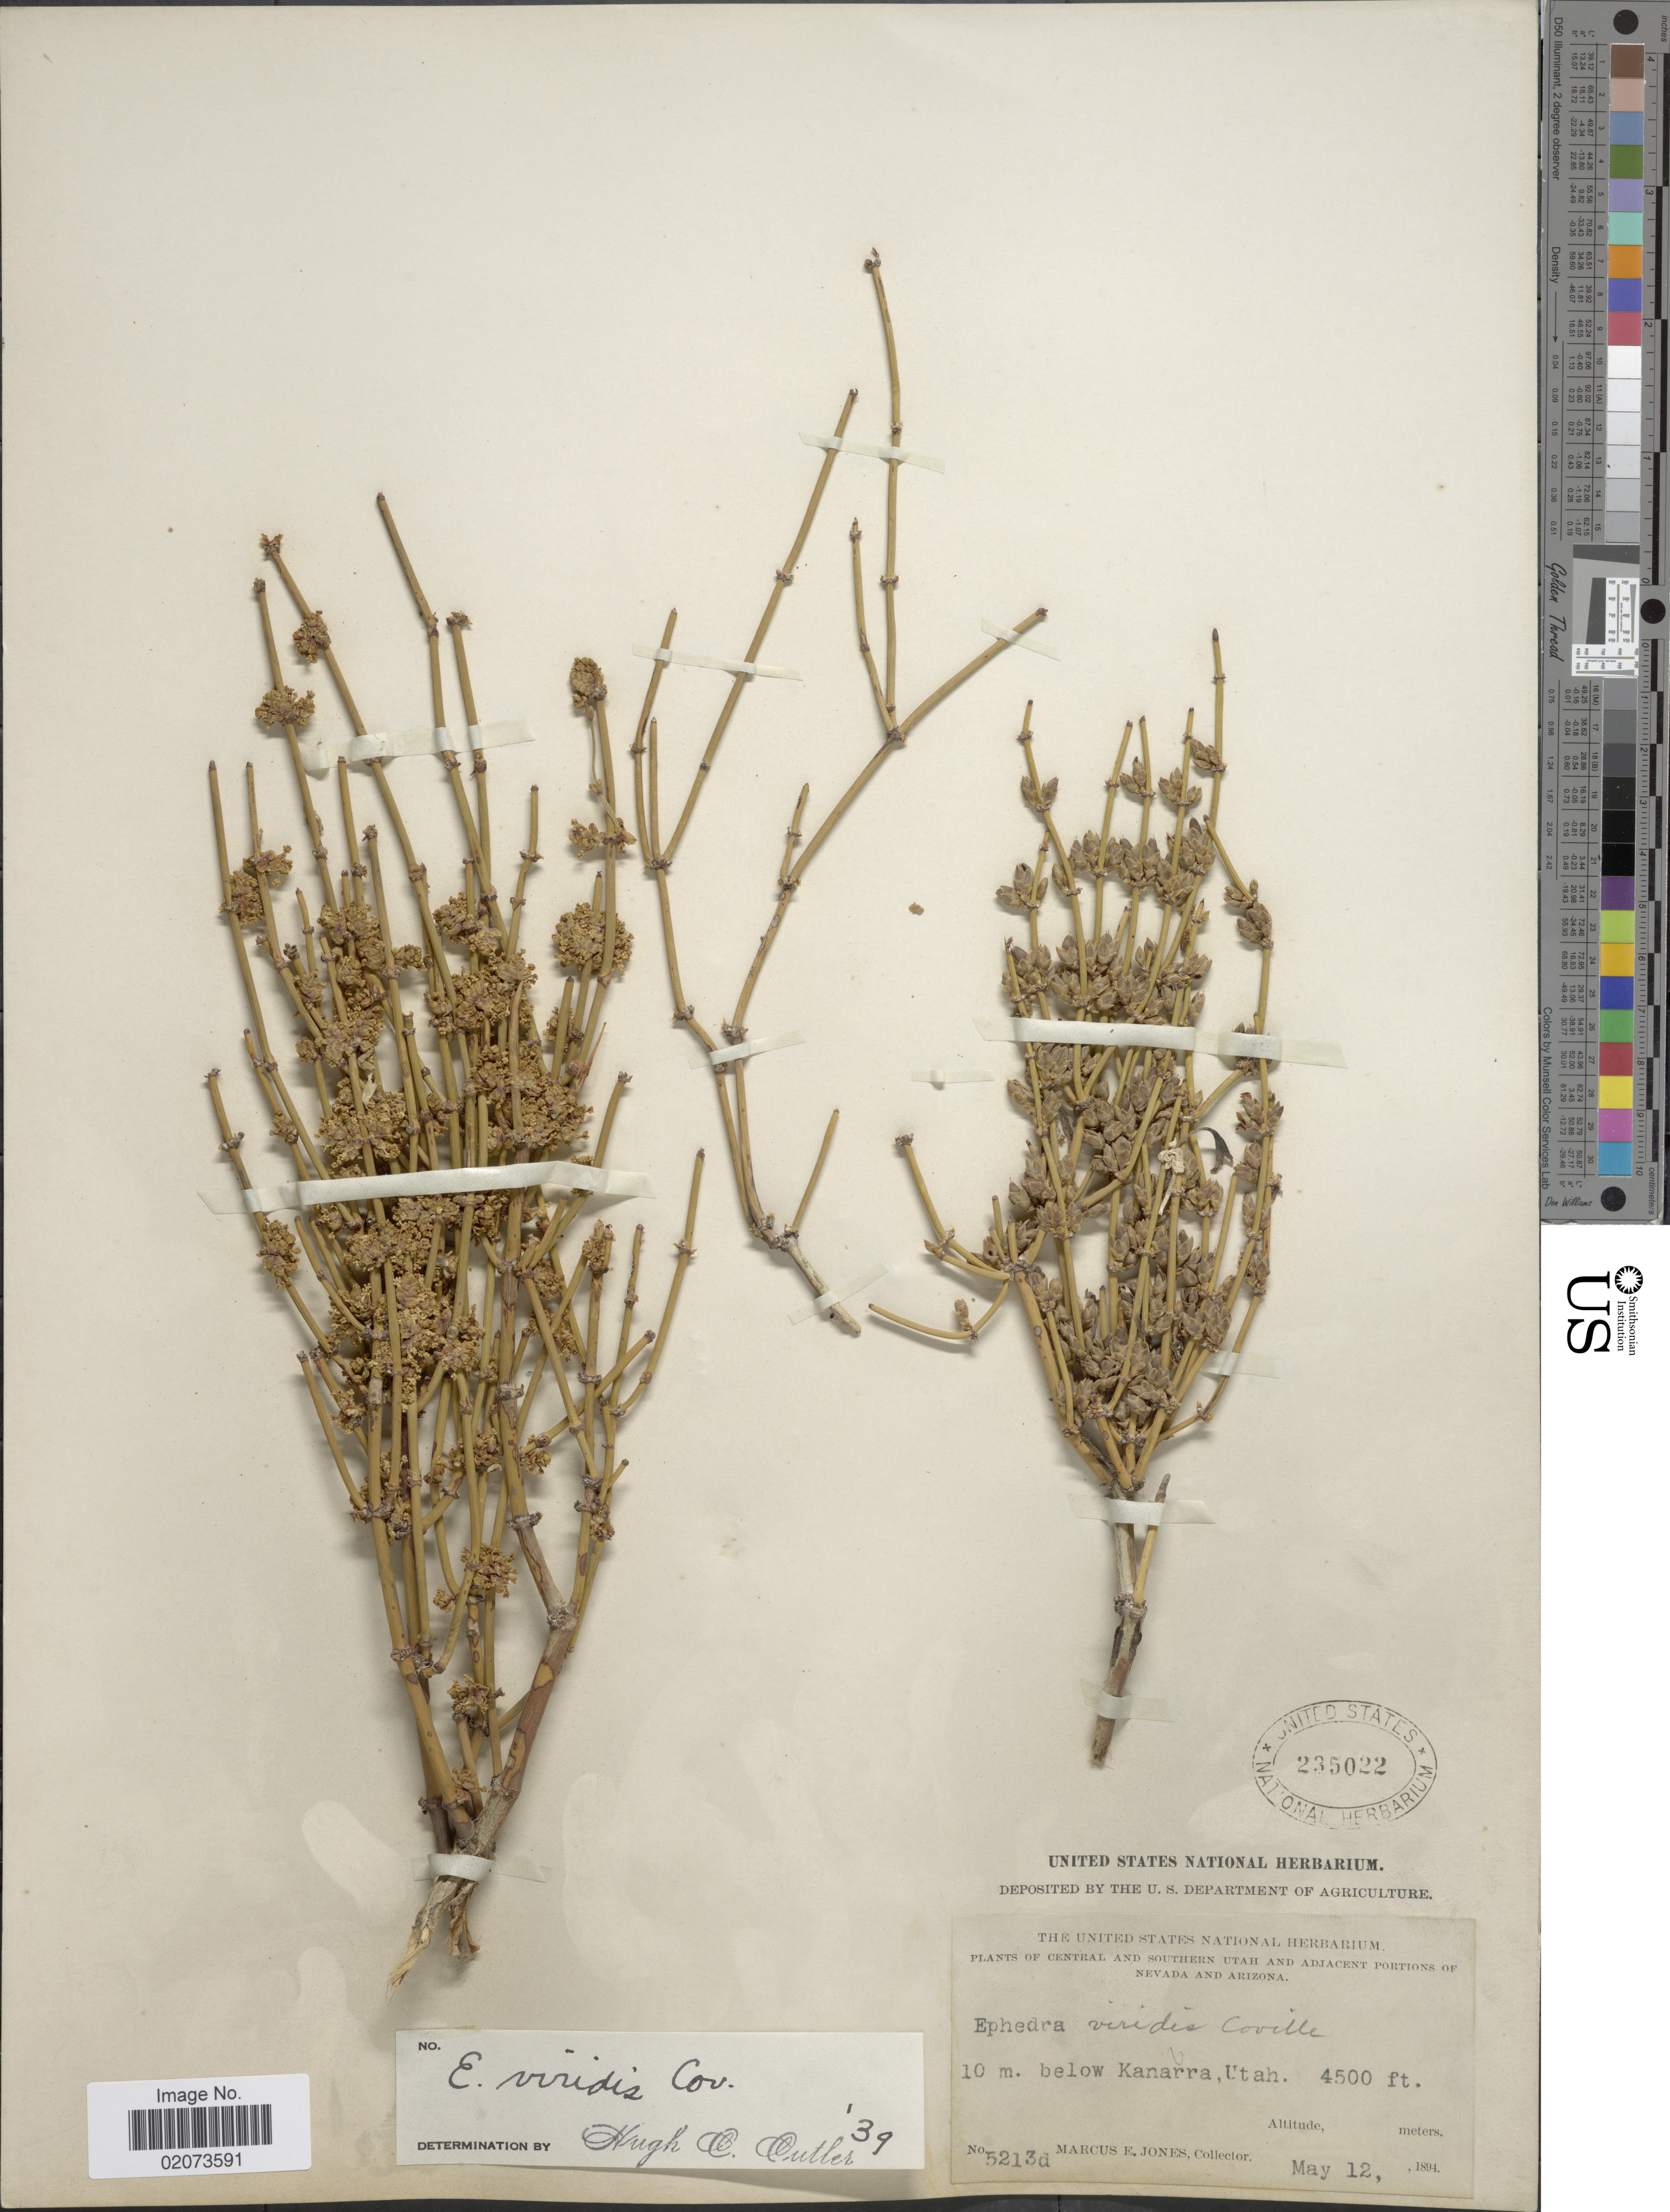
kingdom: Plantae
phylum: Tracheophyta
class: Gnetopsida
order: Ephedrales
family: Ephedraceae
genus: Ephedra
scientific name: Ephedra viridis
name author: Coville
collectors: M. E. Jones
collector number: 5213d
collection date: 1894-05-12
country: United States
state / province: Utah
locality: Central and Southern Utah, 10 m. below Kanarra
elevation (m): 1372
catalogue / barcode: US 235022